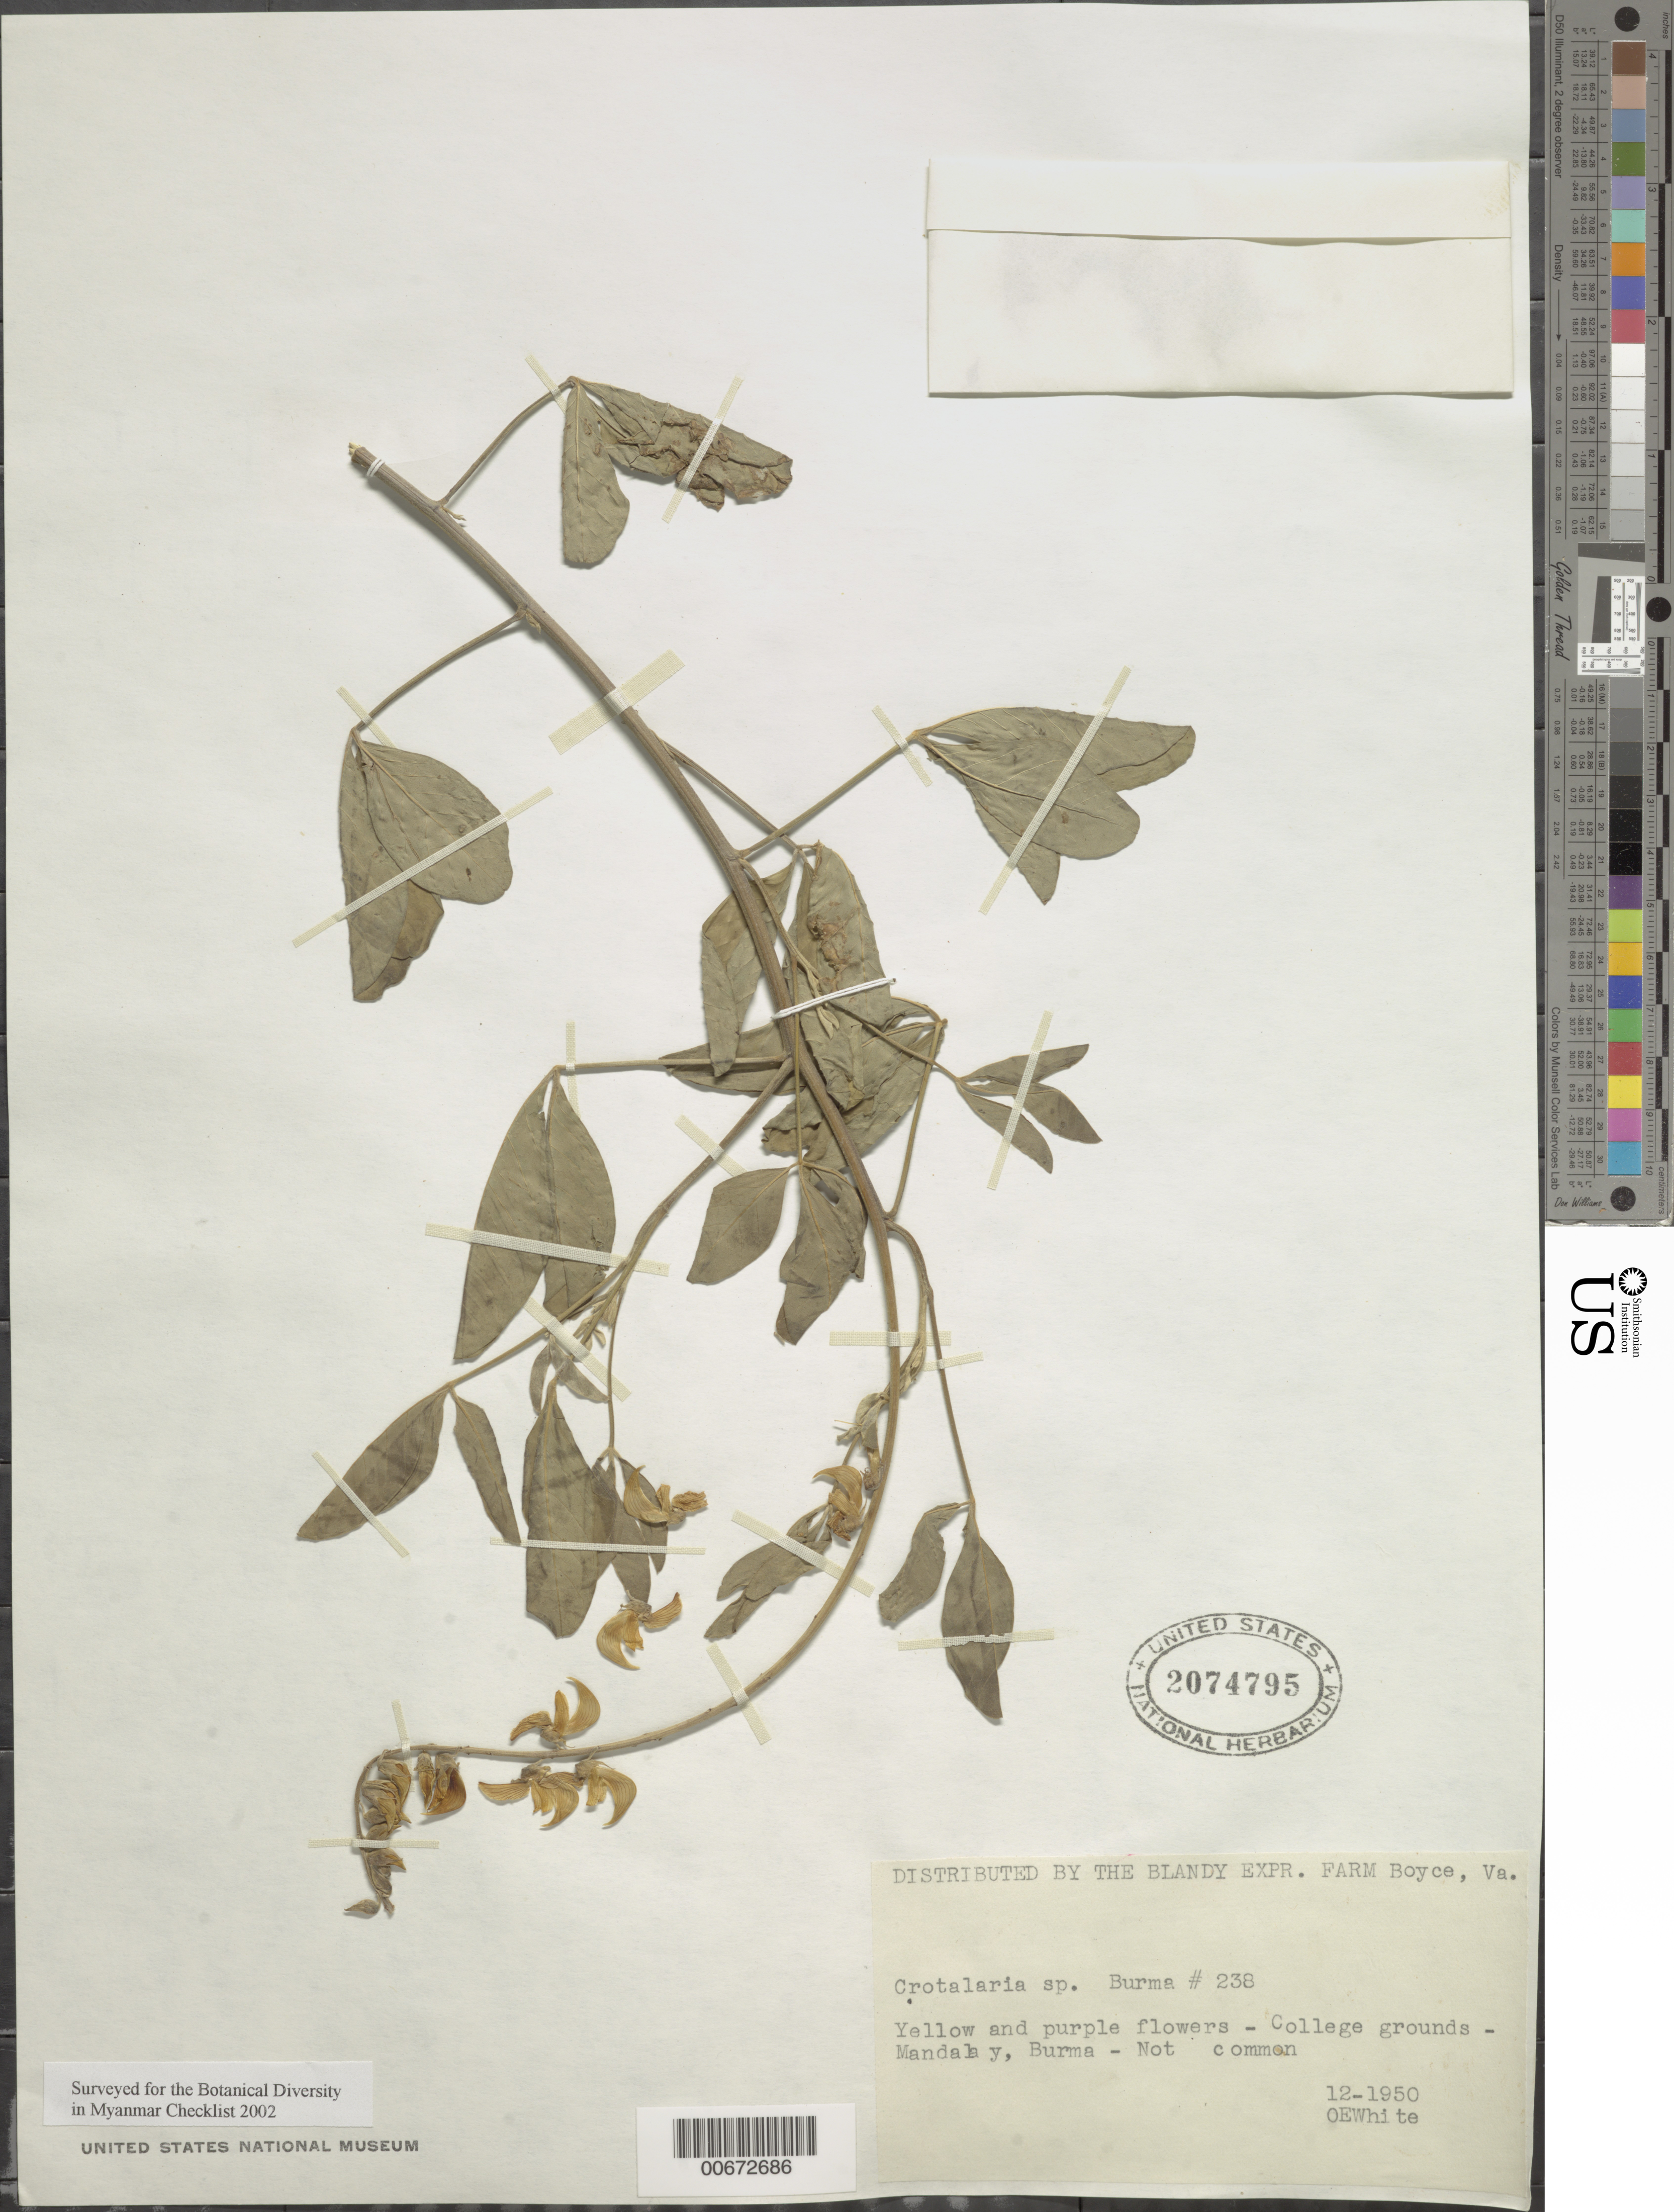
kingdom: Plantae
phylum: Tracheophyta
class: Magnoliopsida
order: Fabales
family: Fabaceae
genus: Crotalaria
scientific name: Crotalaria sp.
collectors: O. E. White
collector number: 238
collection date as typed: Dec 1950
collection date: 1950-12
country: Myanmar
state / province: Mandalay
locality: Mandalay.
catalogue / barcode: US 2074795